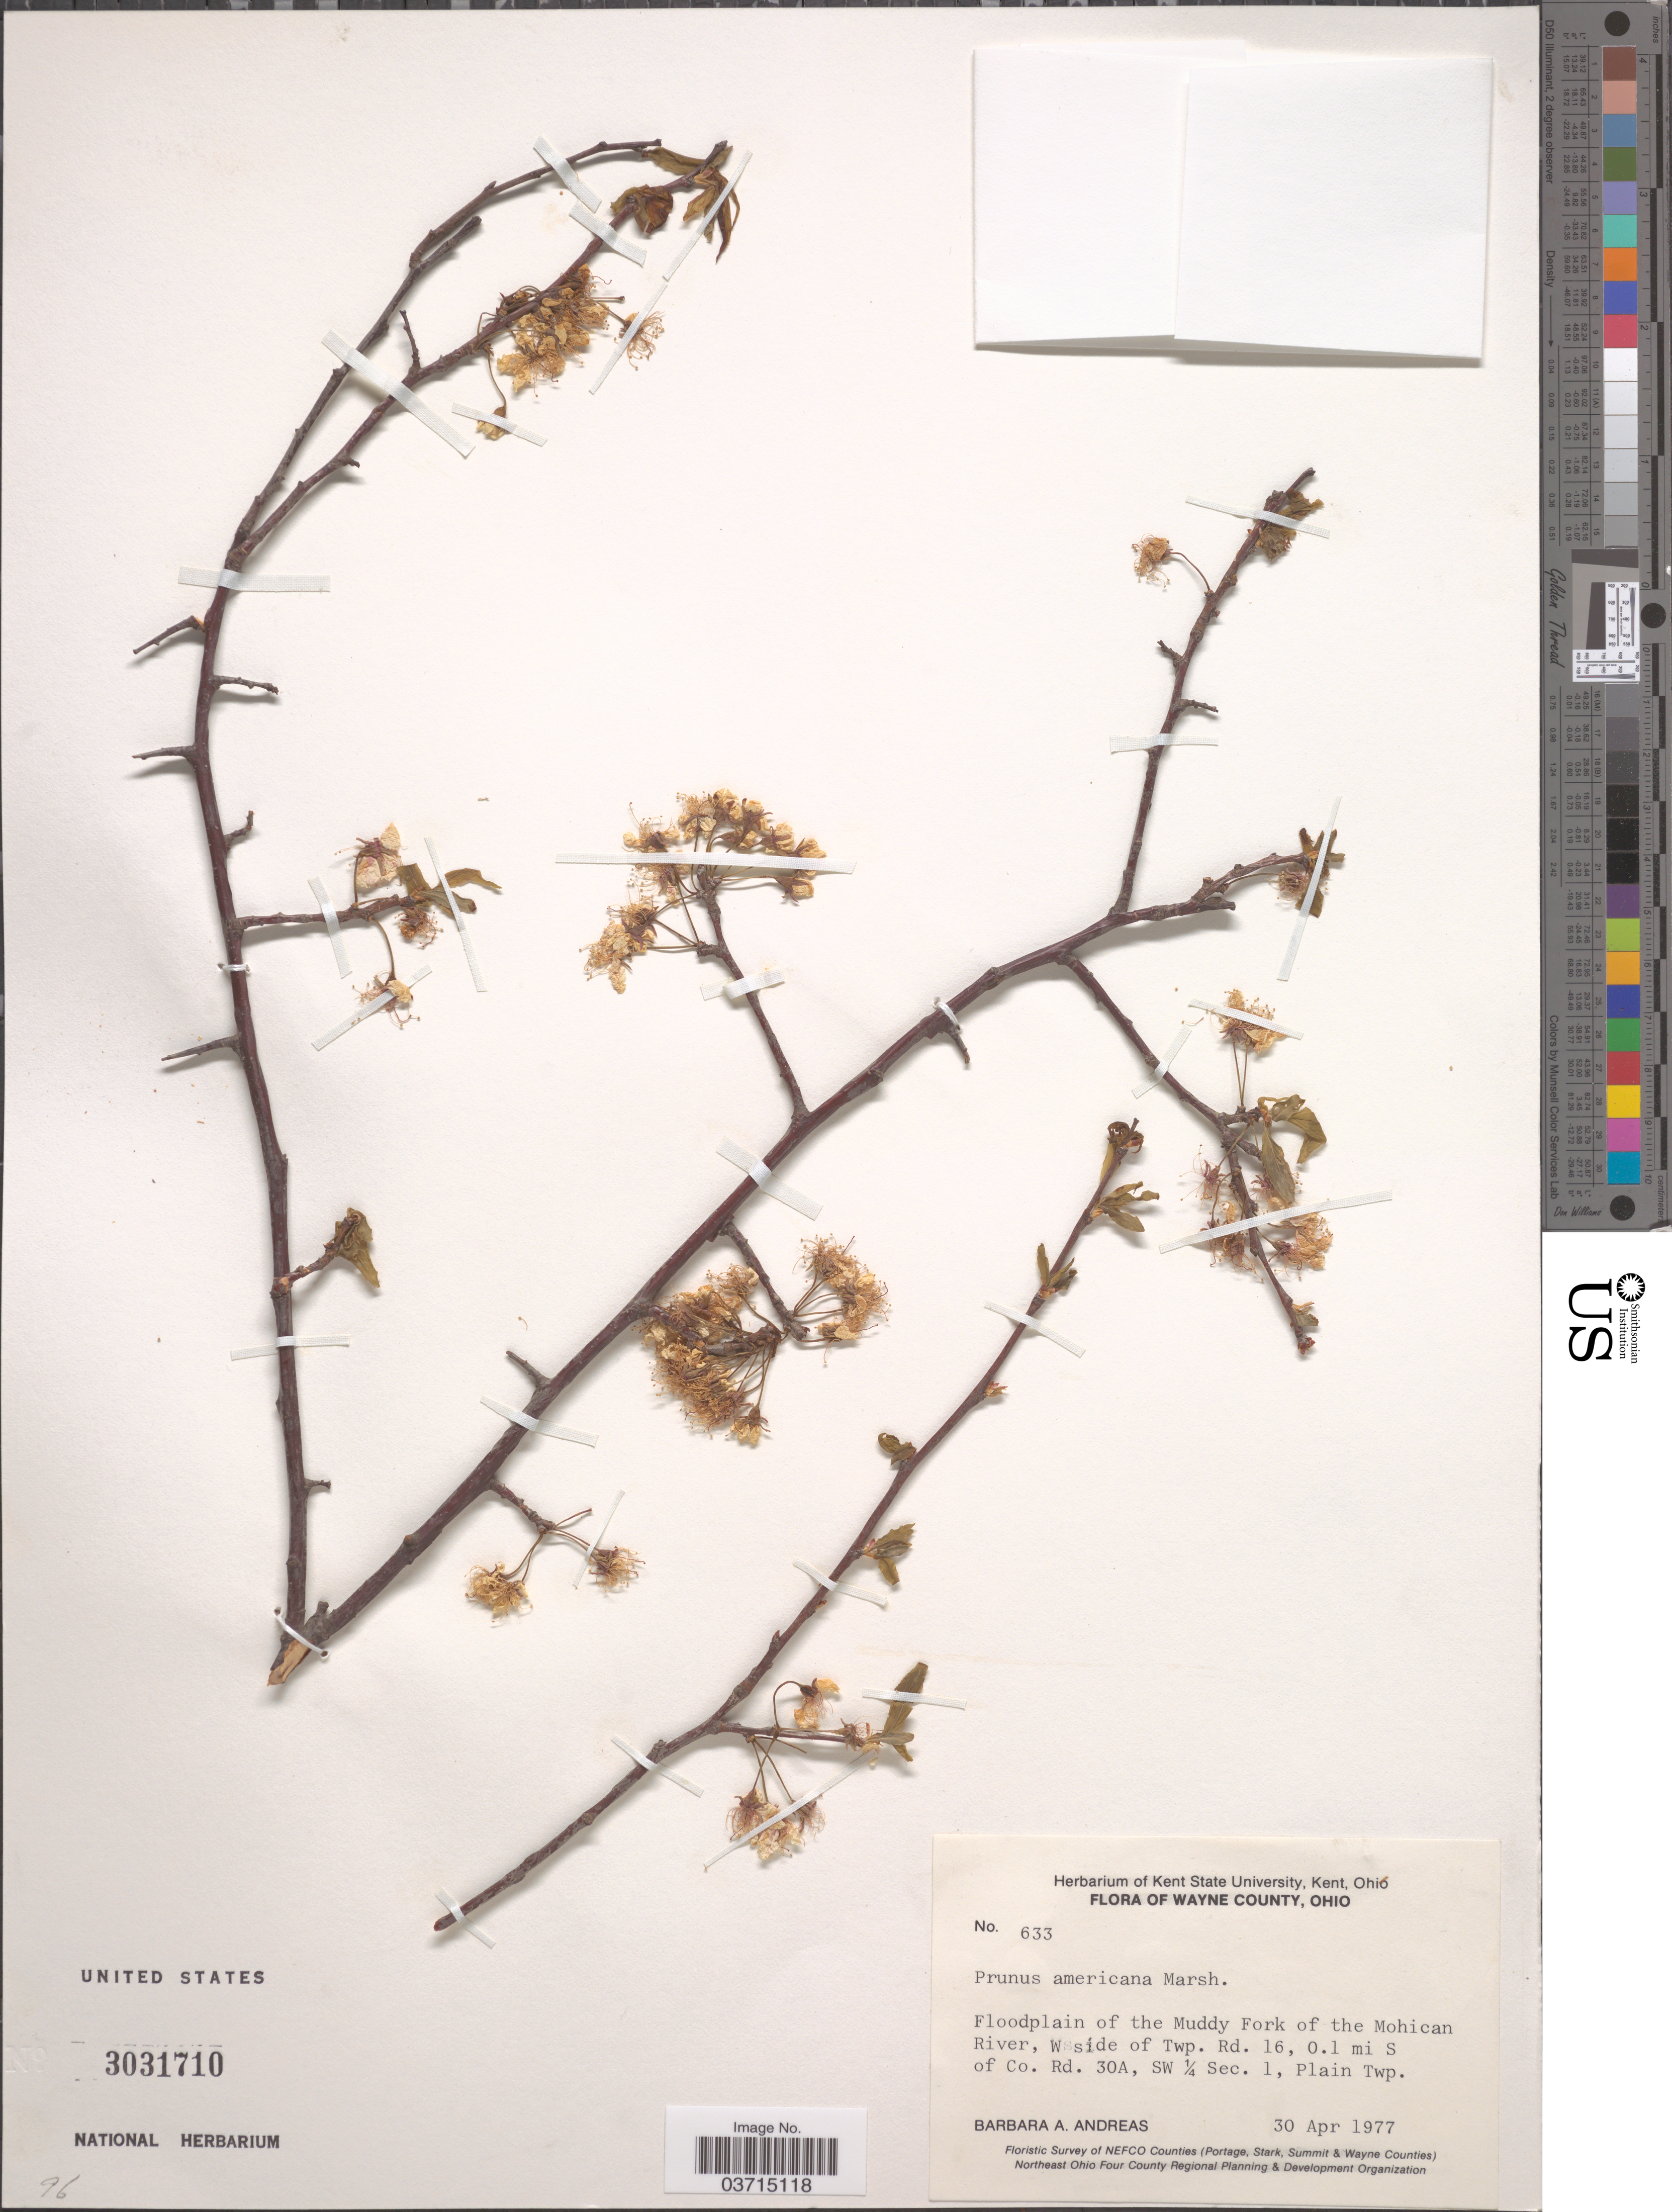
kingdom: Plantae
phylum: Tracheophyta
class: Magnoliopsida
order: Rosales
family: Rosaceae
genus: Prunus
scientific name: Prunus americana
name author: Marshall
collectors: B. A. Andreas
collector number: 633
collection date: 1977-04-30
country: United States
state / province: Ohio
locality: Wayne County. Floodplain of the Muddy Fork of the Mohican River, W side of Twp. Rd. 16, 0.1 mi S of Co. Rd. 30A, SW ¼ Sec. 1, Plain Twp.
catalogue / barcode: US 3031710